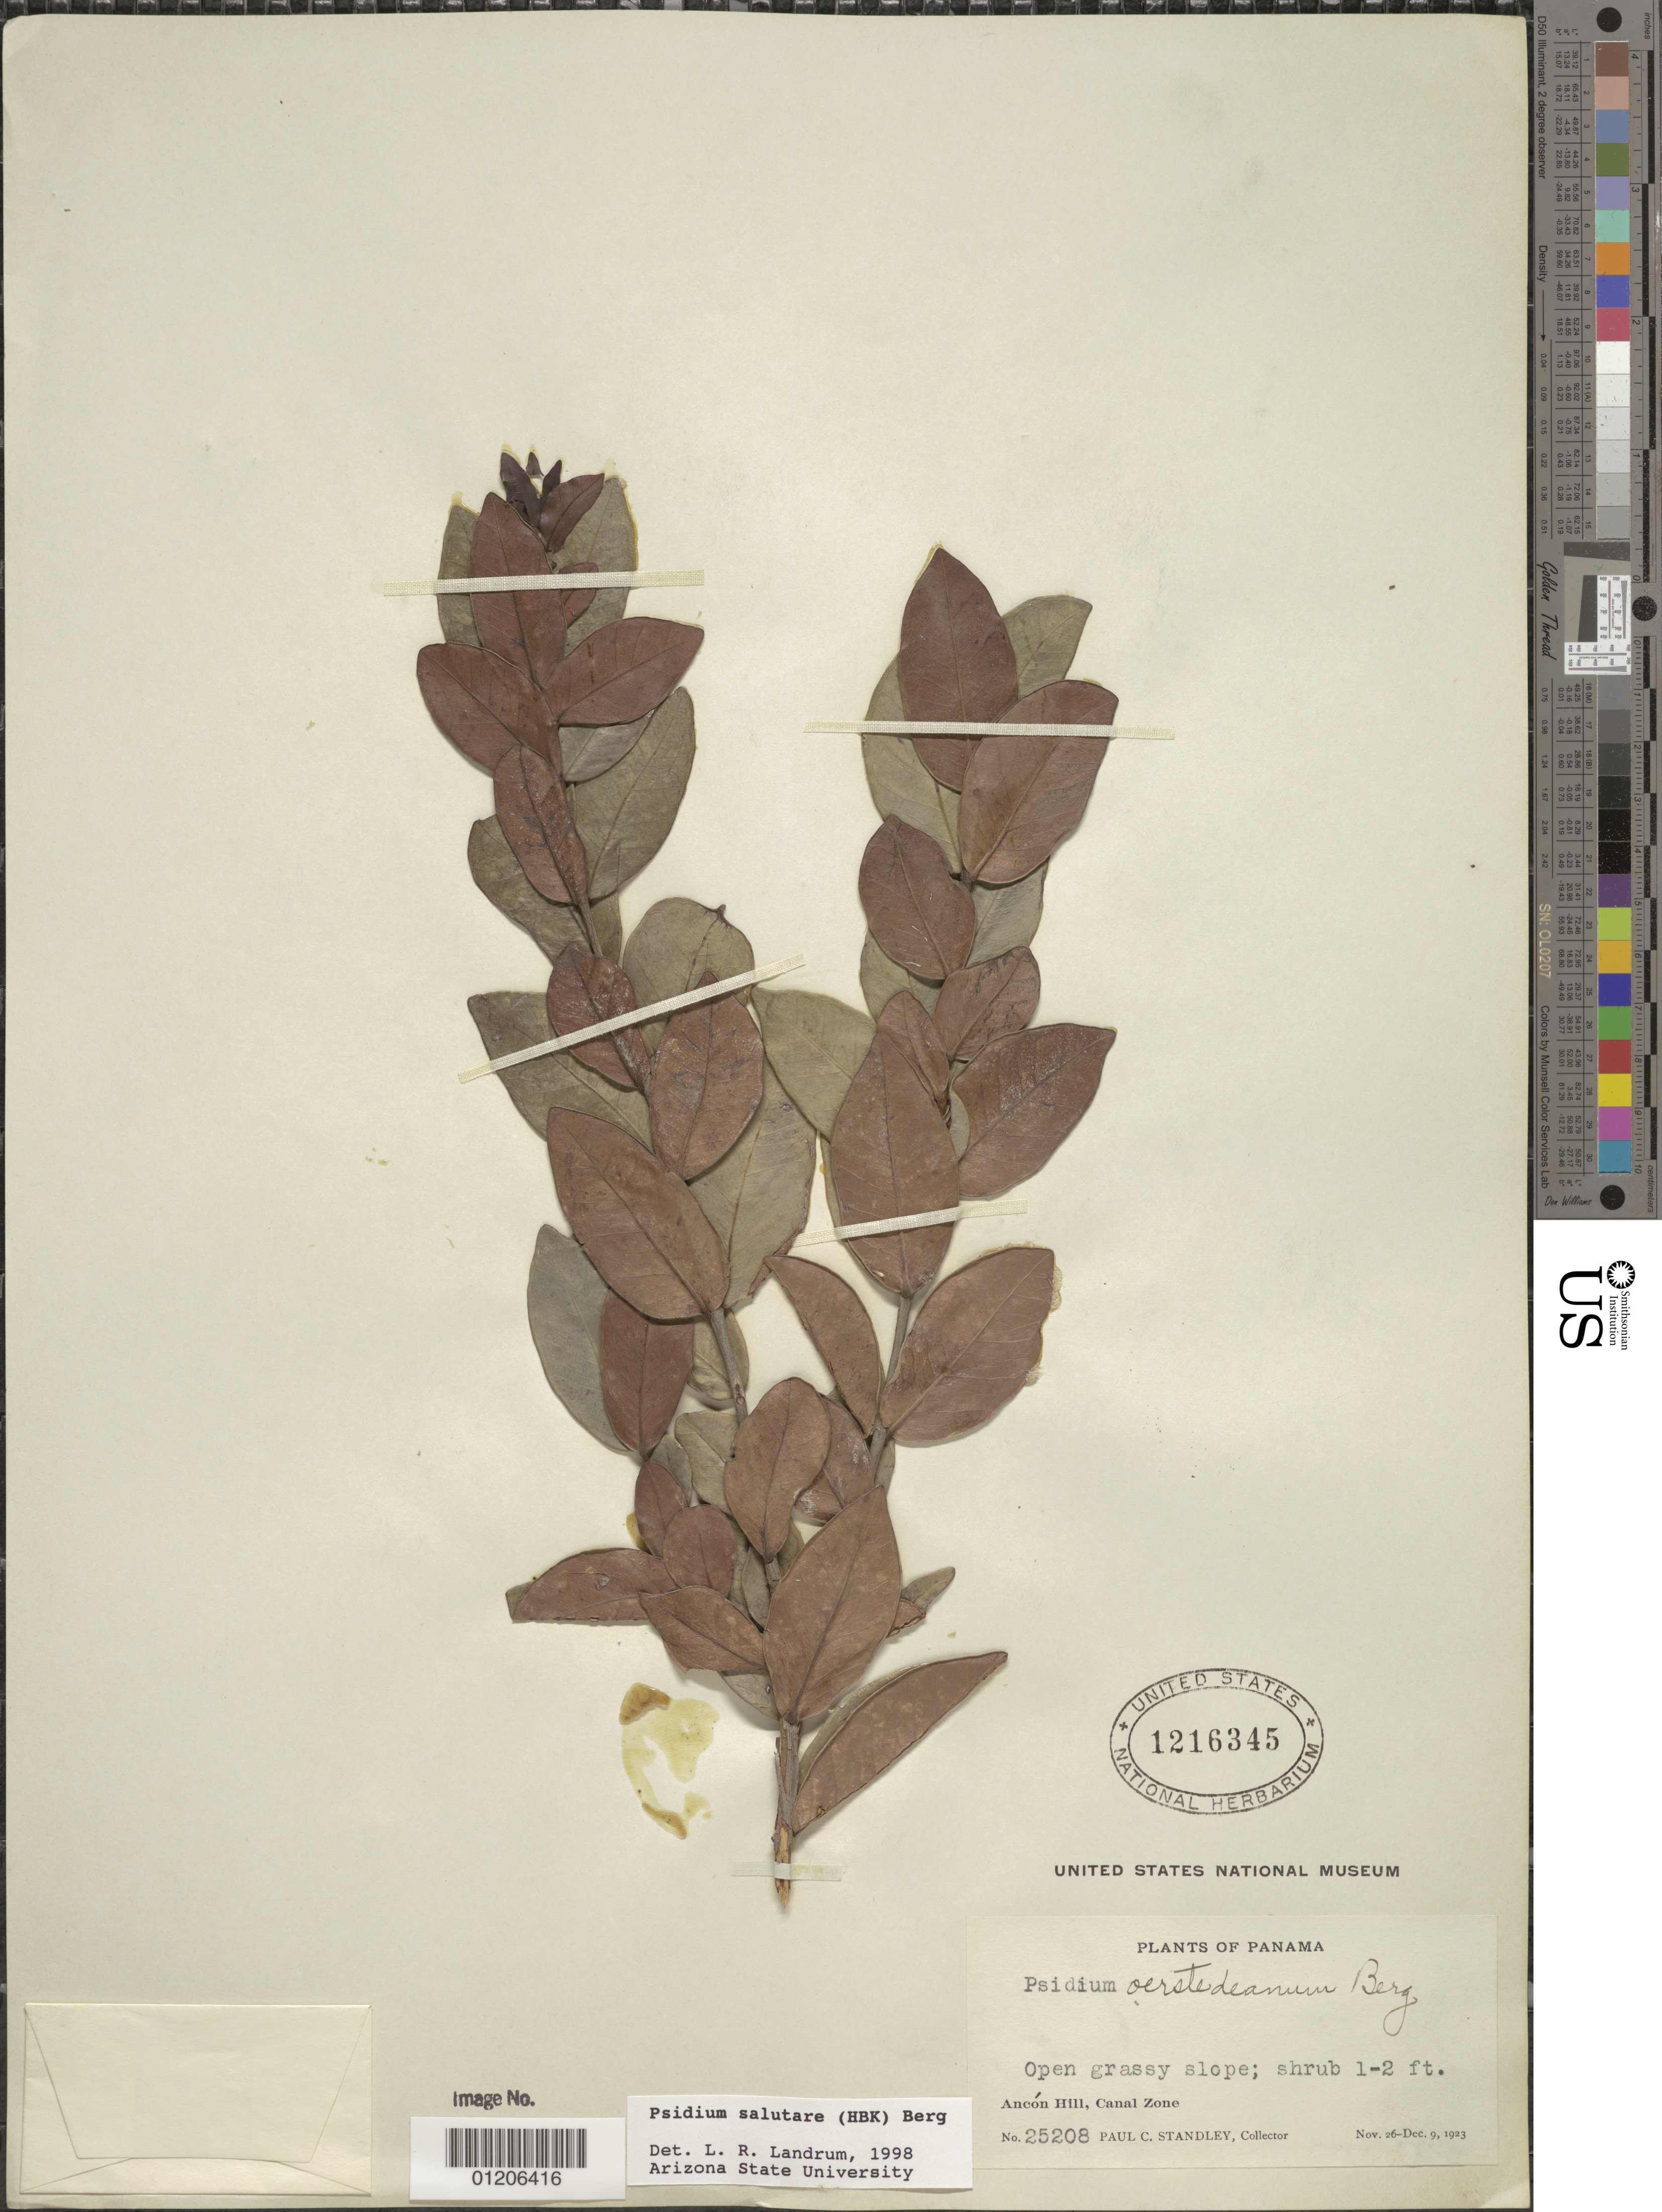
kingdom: Plantae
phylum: Tracheophyta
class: Magnoliopsida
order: Myrtales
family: Myrtaceae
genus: Psidium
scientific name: Psidium salutare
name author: (Kunth) O. Berg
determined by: Landrum, L. R.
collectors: P. C. Standley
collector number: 25208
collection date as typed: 26 Nov 1923 to 09 Dec 1923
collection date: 1923-11-26/1923-12-09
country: Panama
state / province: Panamá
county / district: Canal Zone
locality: Ancón Hill.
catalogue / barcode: US 1216345